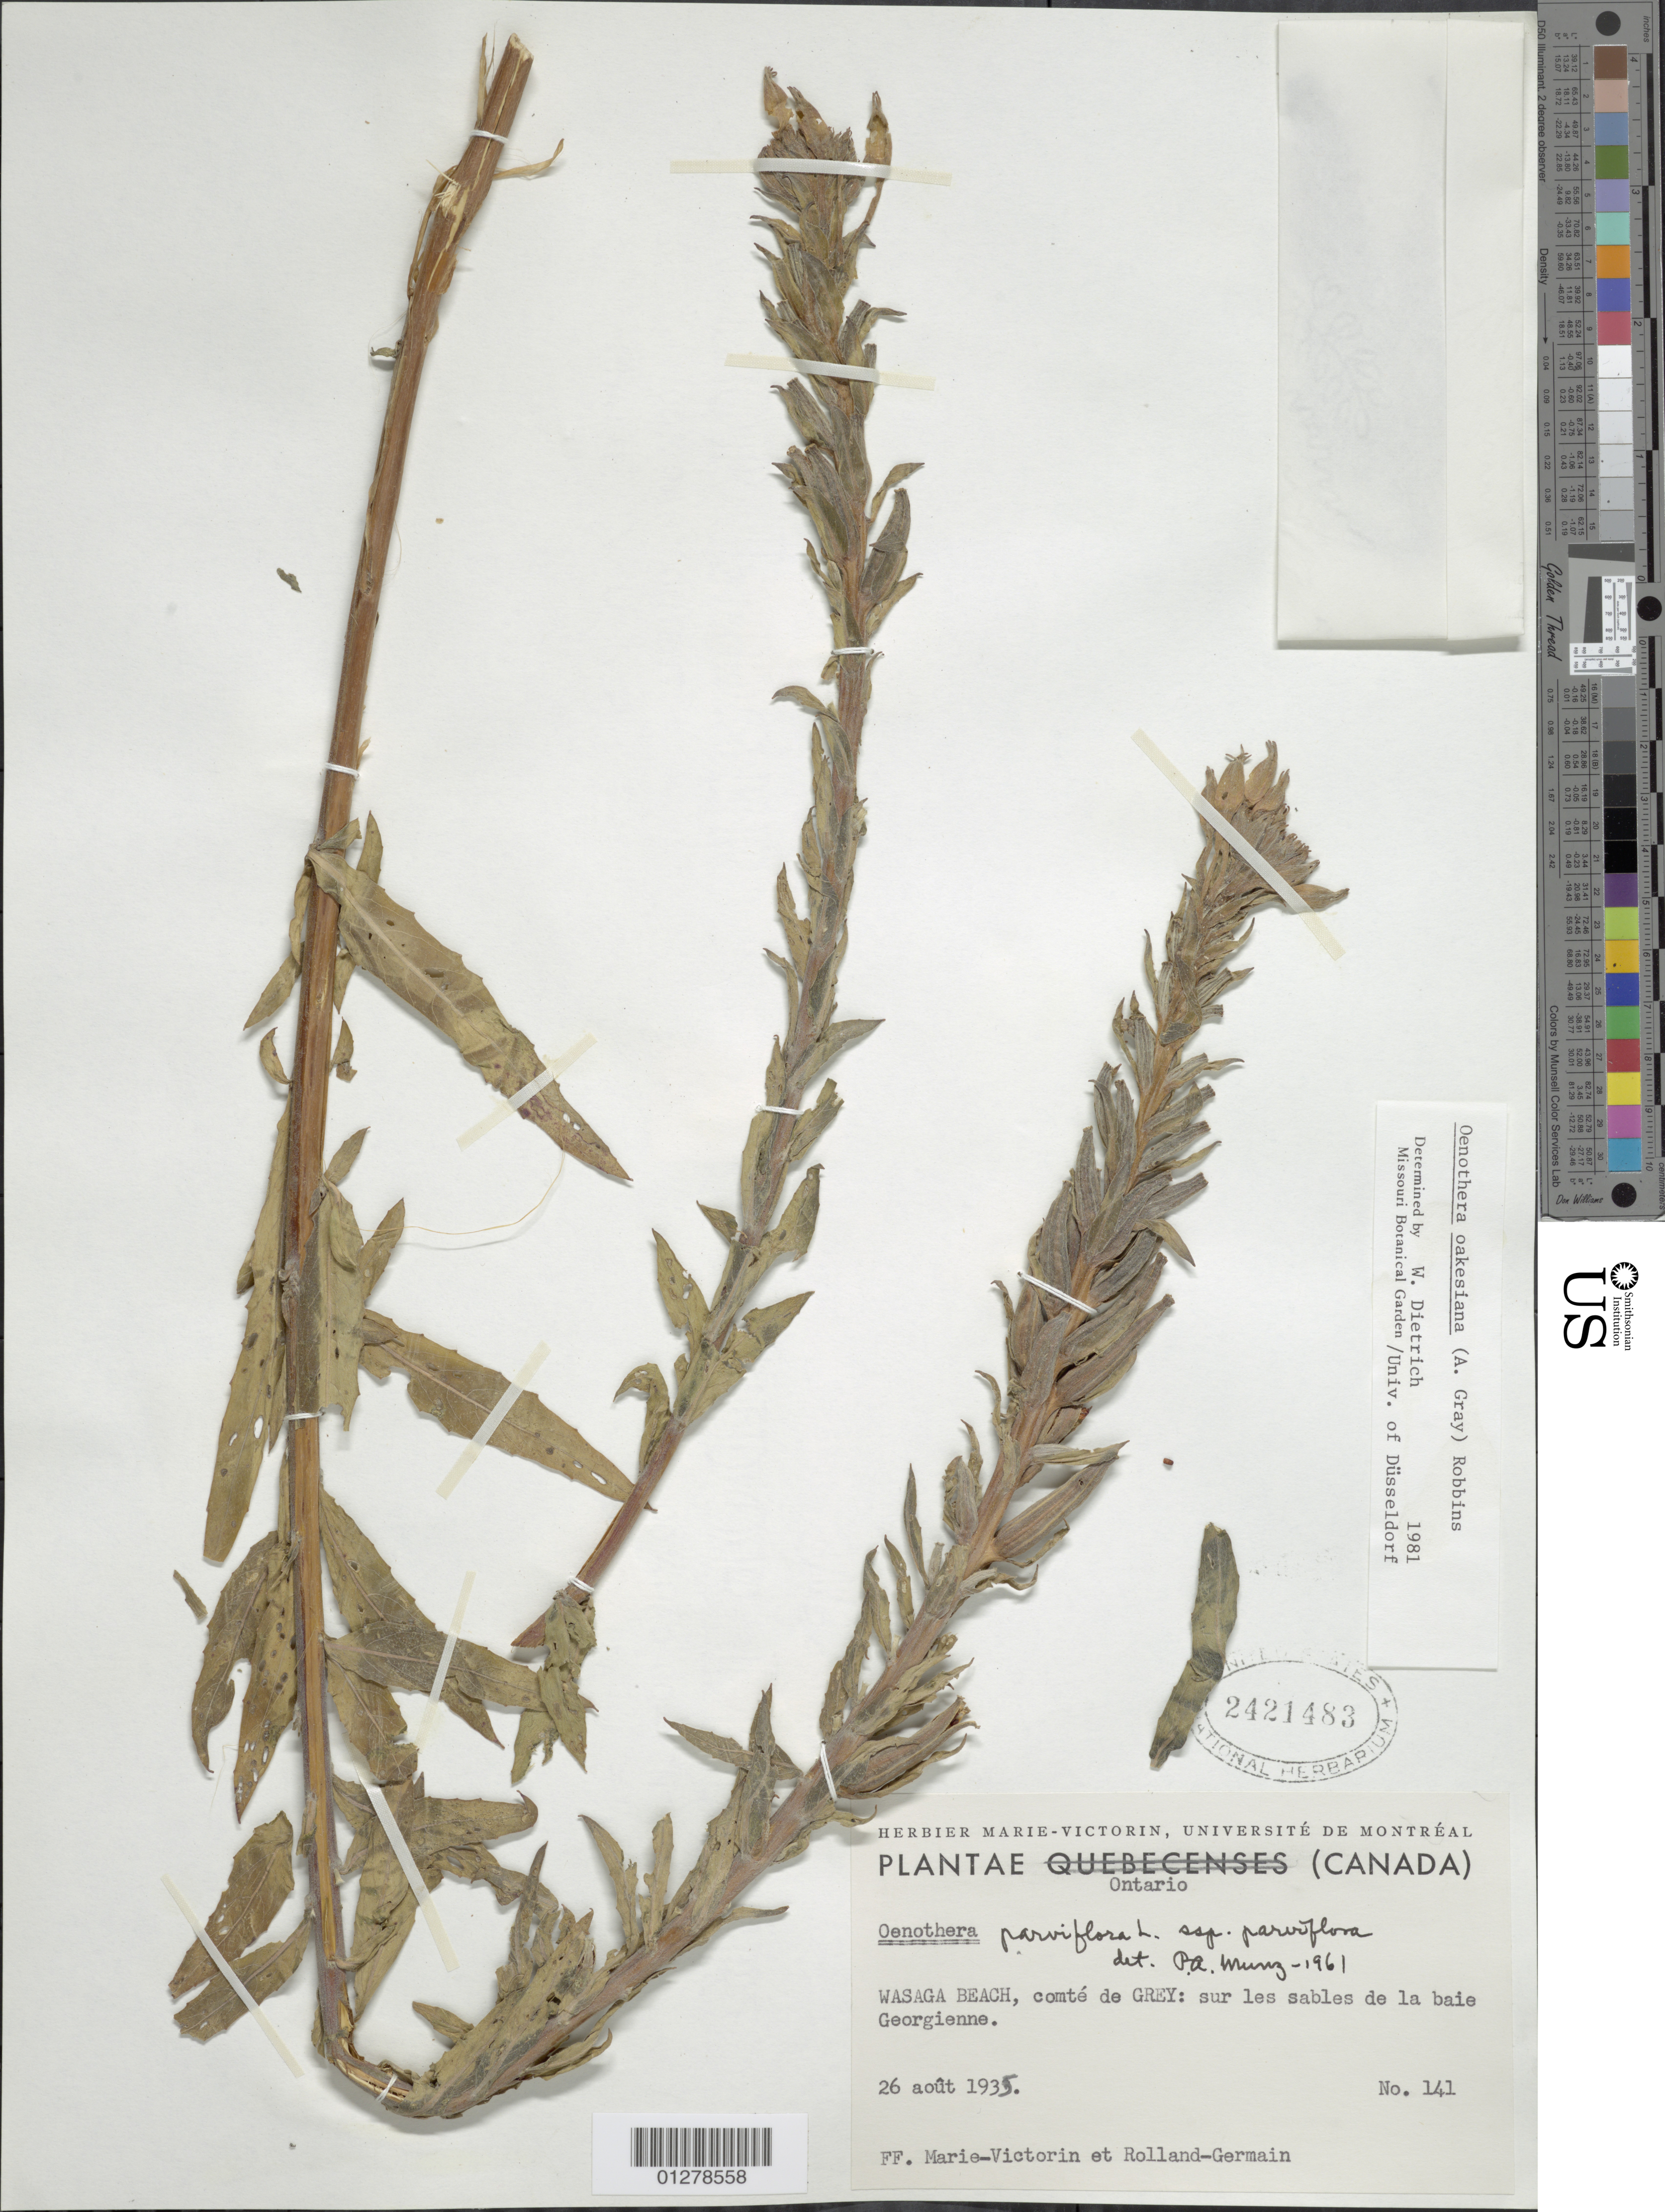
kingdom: Plantae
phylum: Tracheophyta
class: Magnoliopsida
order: Myrtales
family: Onagraceae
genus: Oenothera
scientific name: Oenothera oakesiana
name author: (A. Gray) J.W. Robbins ex S. Watson & J.M. Coult.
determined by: Dietrich, W.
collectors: Fr. Marie-Victorin & Rolland-Germain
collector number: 141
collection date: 1935-08-26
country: Canada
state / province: Ontario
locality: Wasaga Beach, comte de GREY: sur les sables de la baie Georginne.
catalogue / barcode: US 2421483